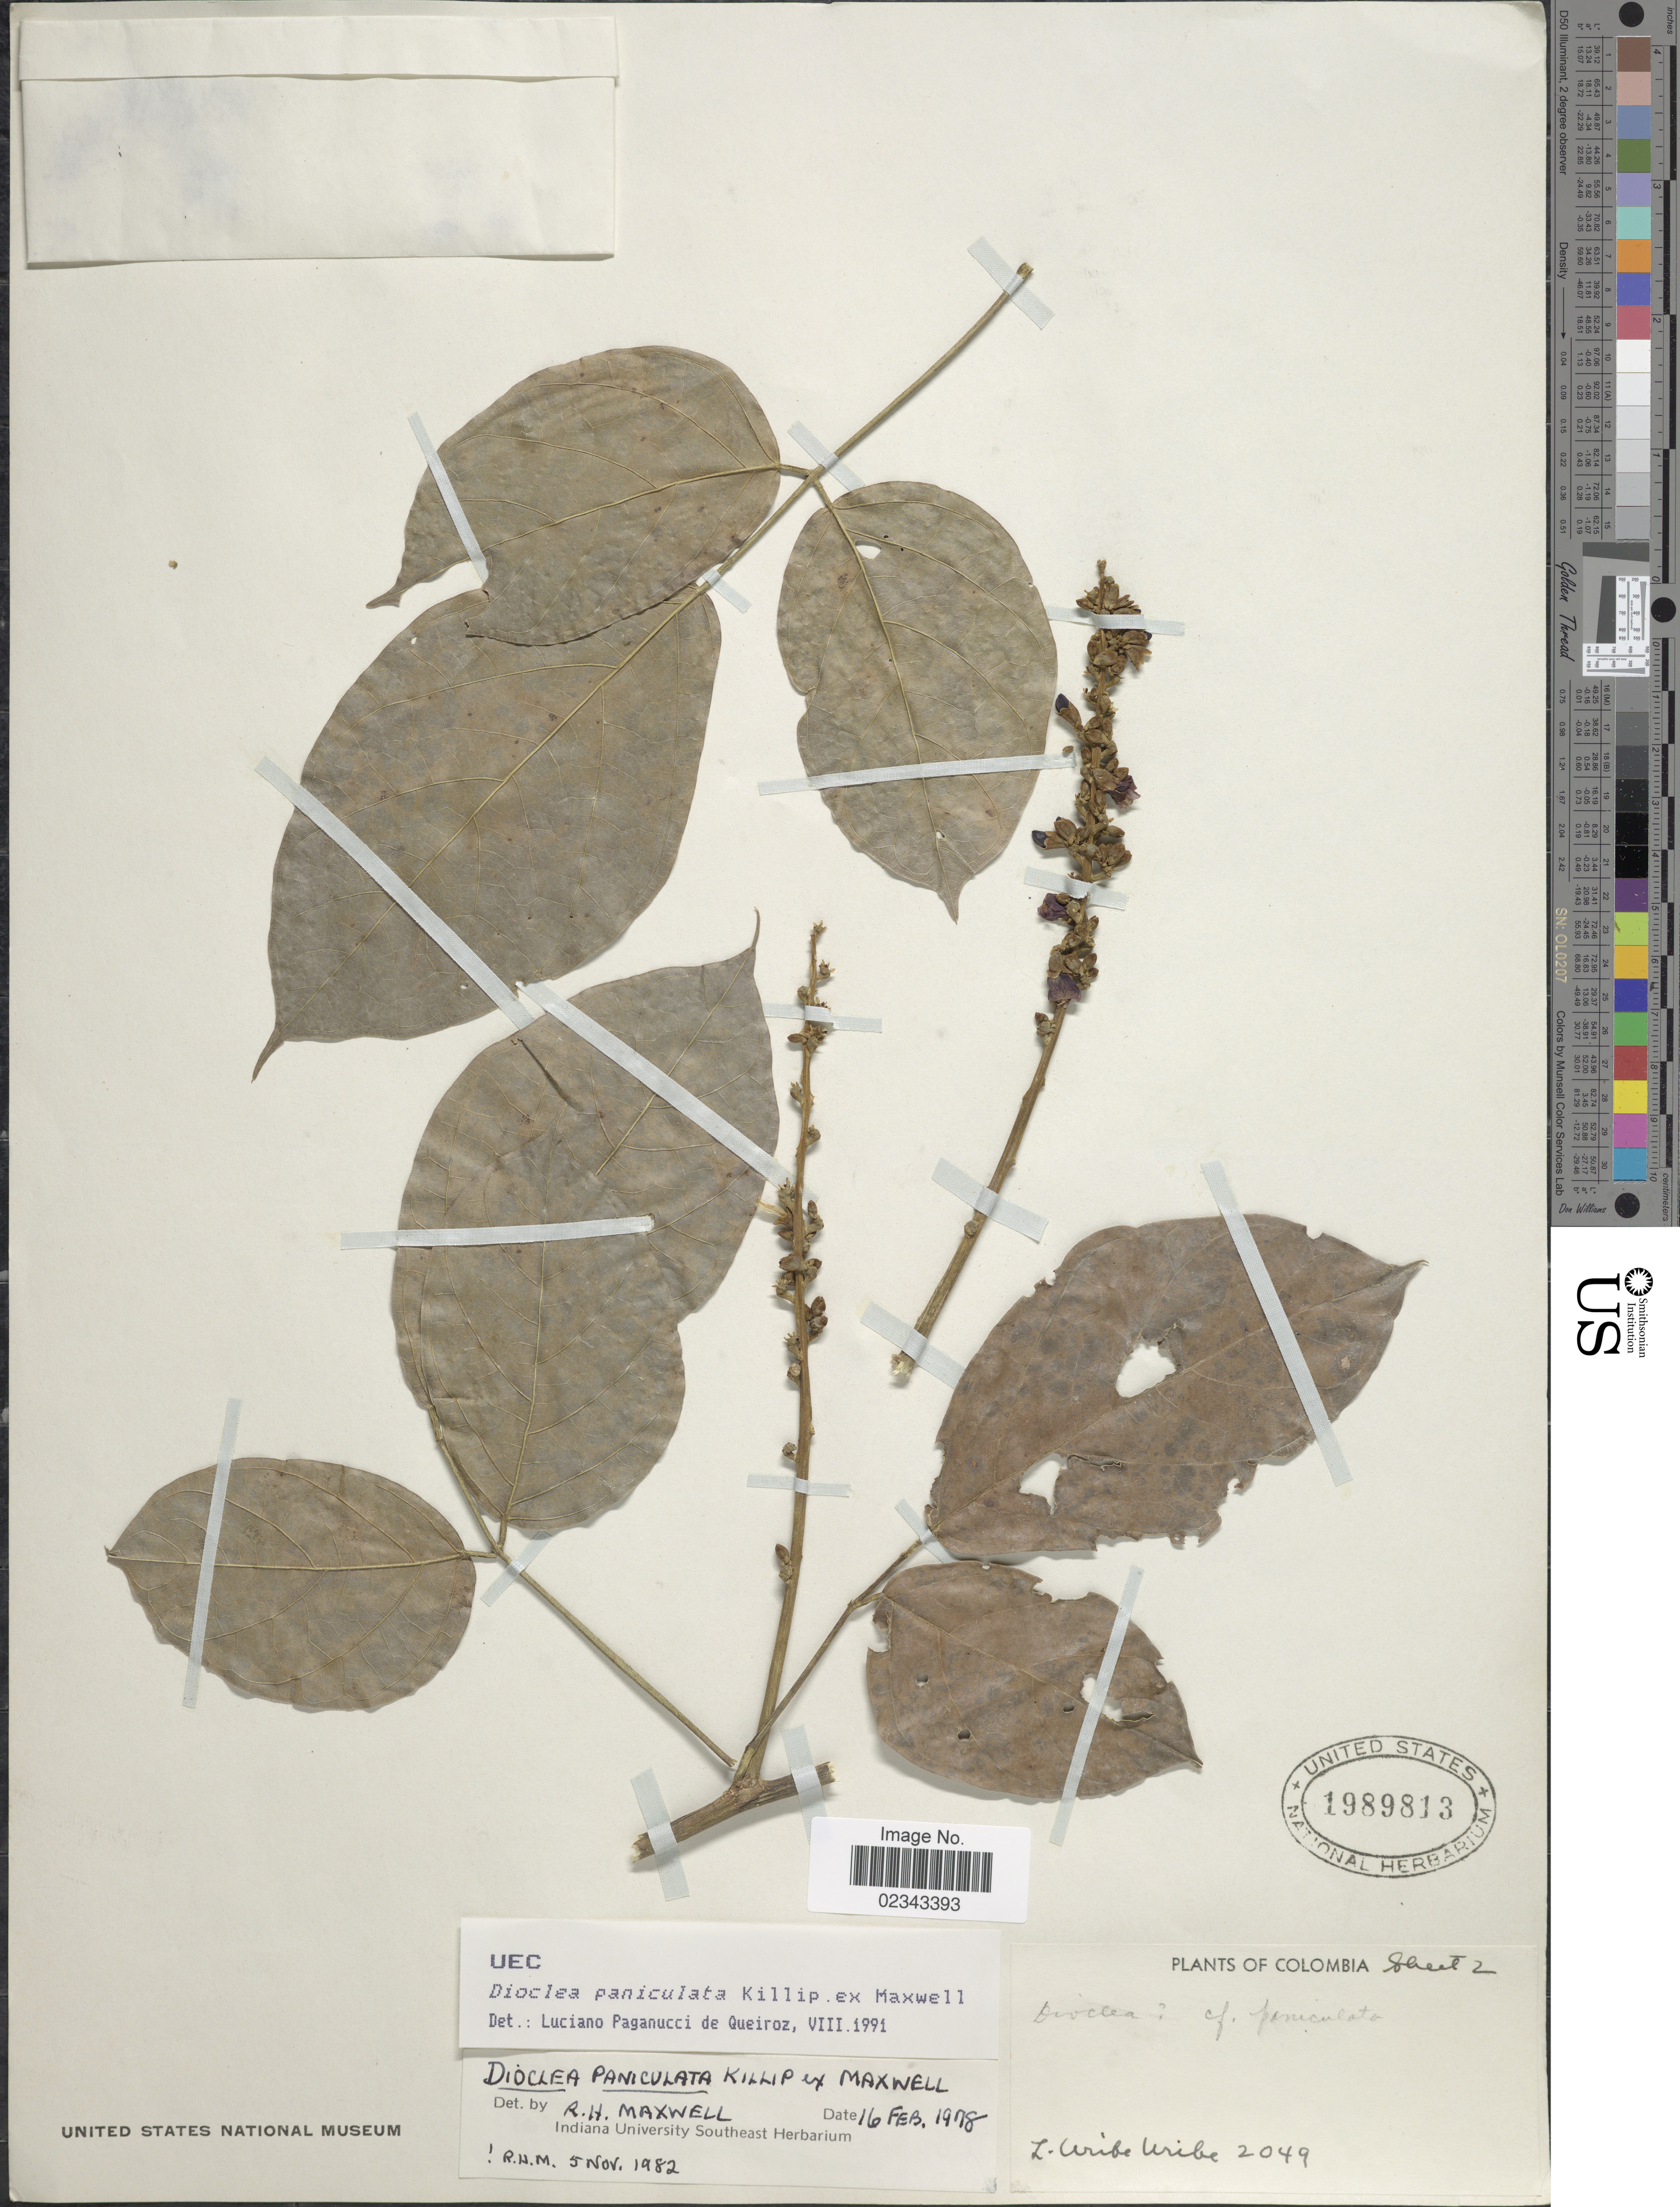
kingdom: Plantae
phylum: Tracheophyta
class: Magnoliopsida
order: Fabales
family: Fabaceae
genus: Dioclea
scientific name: Dioclea paniculata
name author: Killip ex R.H. Maxwell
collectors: L. Uribe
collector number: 2049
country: Colombia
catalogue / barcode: US 1989813